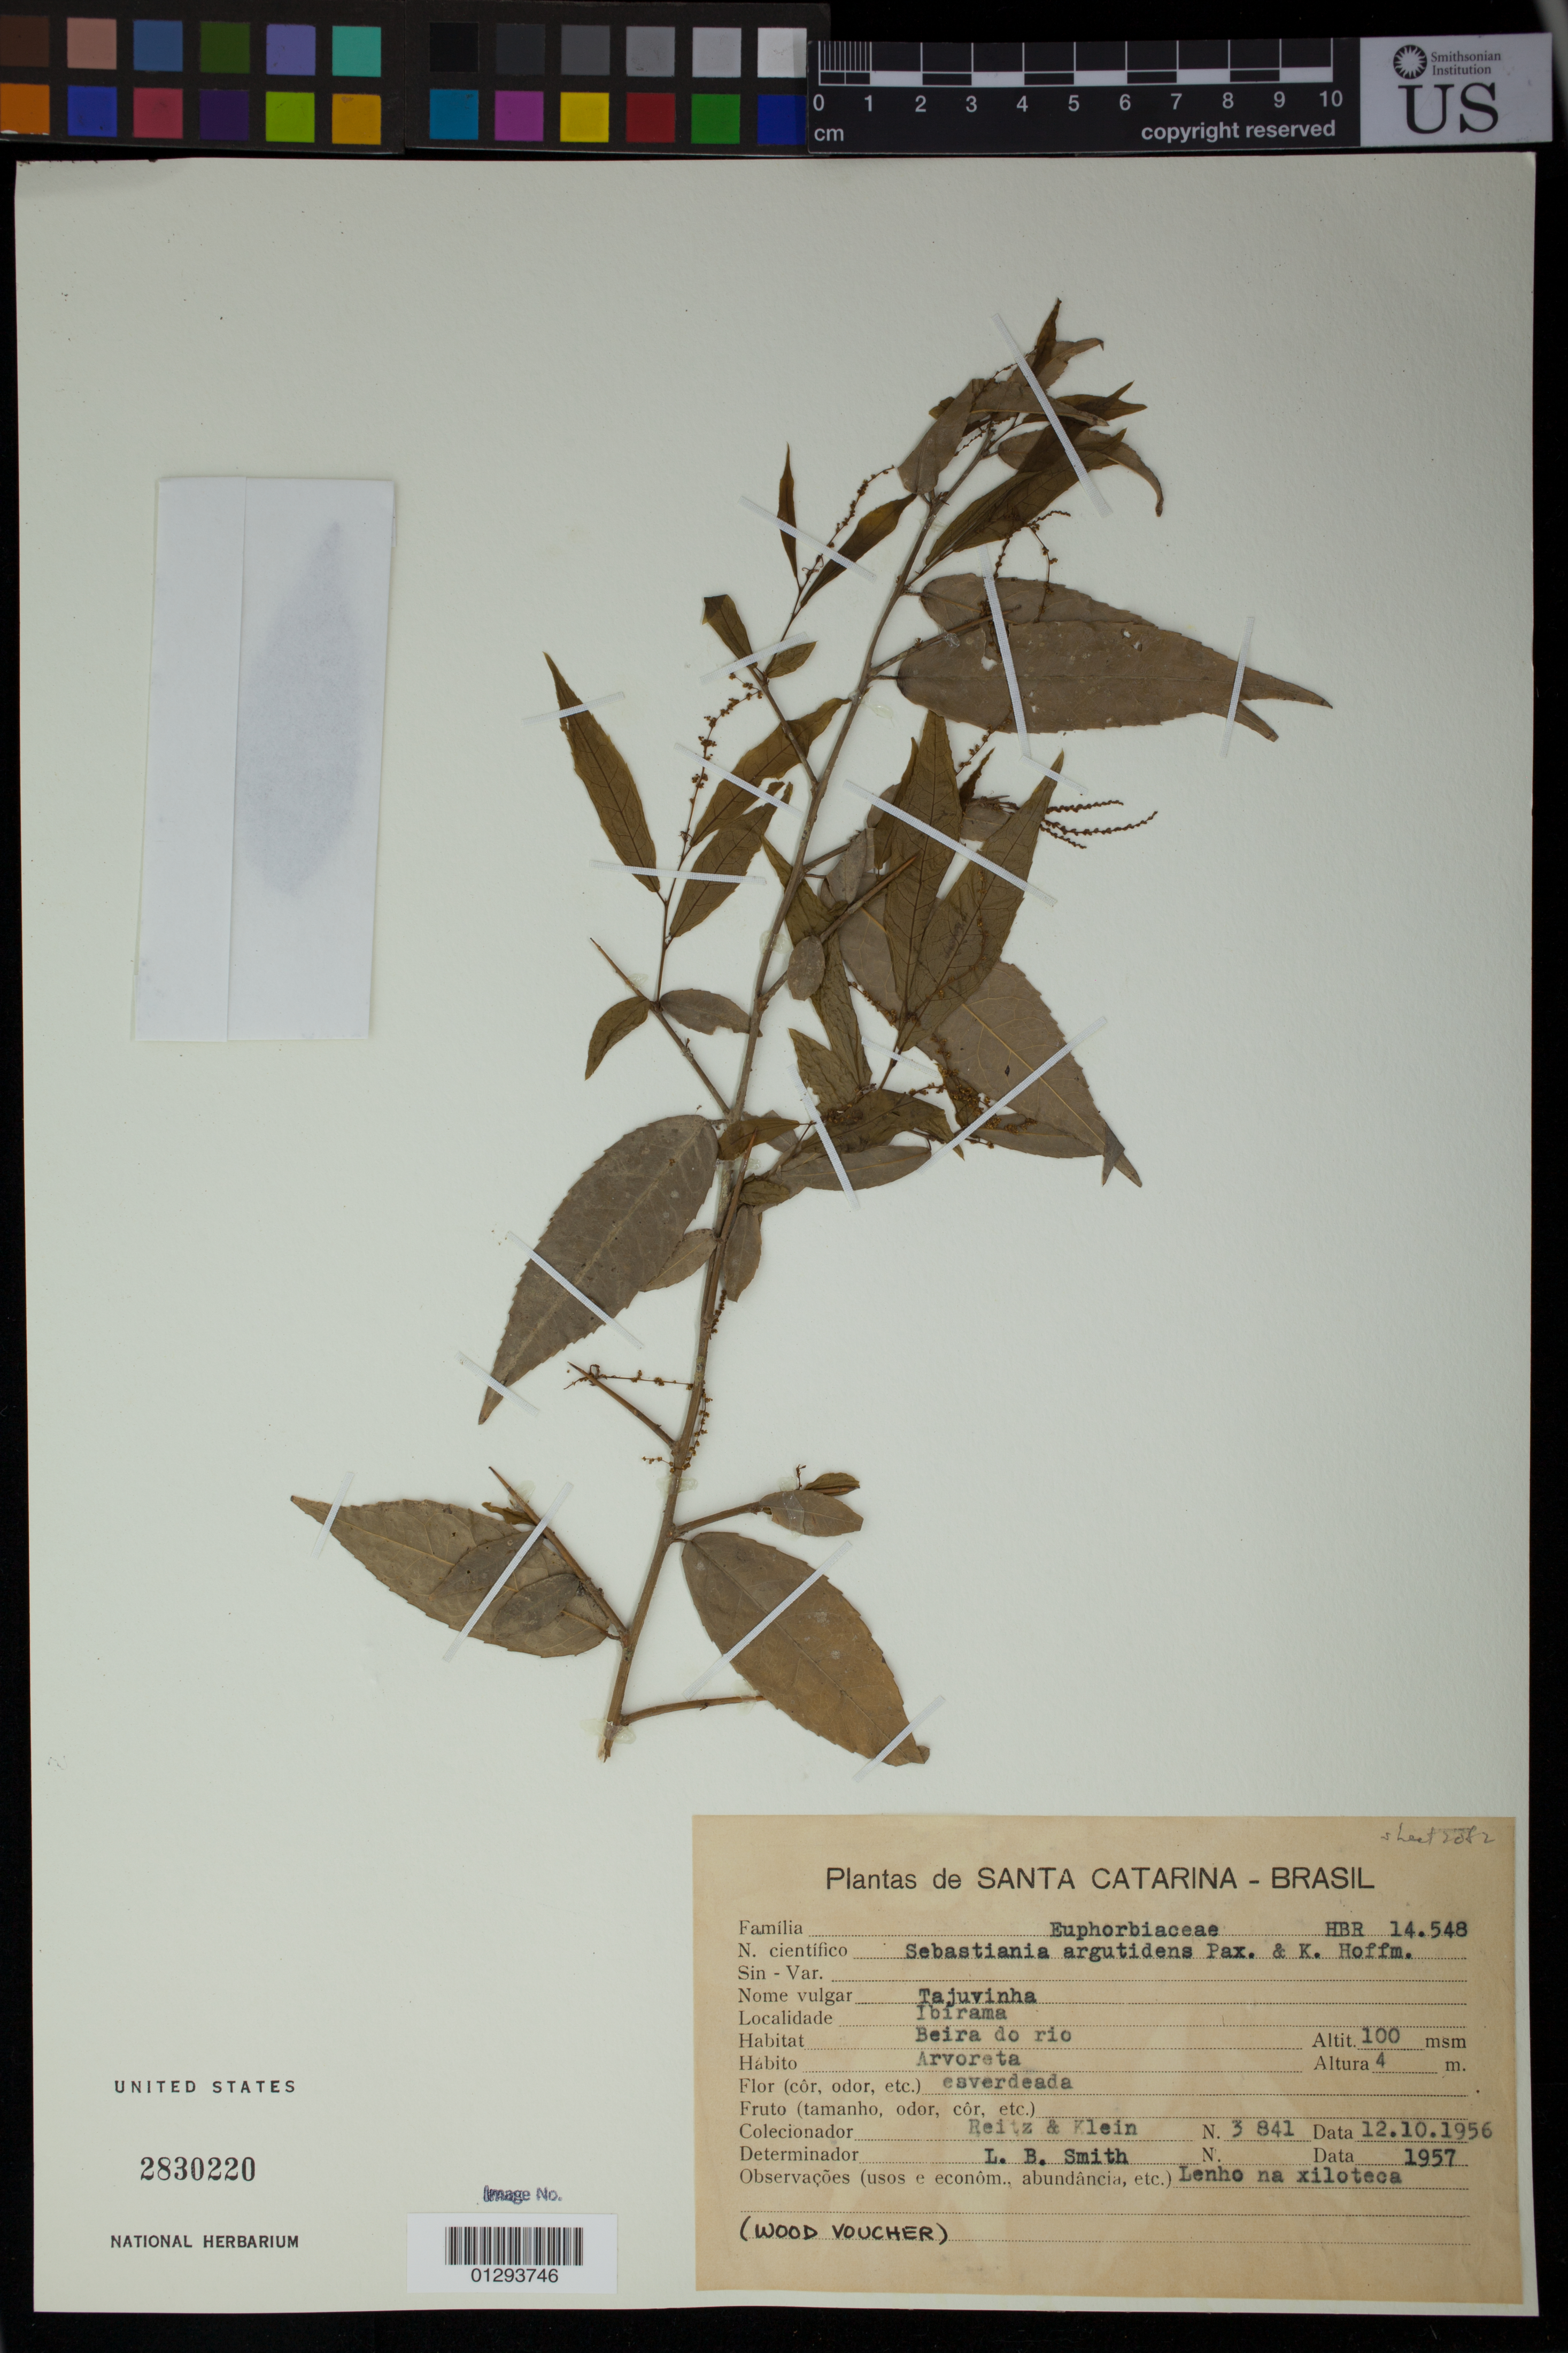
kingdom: Plantae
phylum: Tracheophyta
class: Magnoliopsida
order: Malpighiales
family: Euphorbiaceae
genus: Sebastiania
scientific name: Sebastiania argutidens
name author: Pax & K. Hoffm.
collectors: R. Reitz & Klein, --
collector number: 3841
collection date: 1956-10-12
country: Brazil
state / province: Santa Catarina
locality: Ibirama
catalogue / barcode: US 2830220